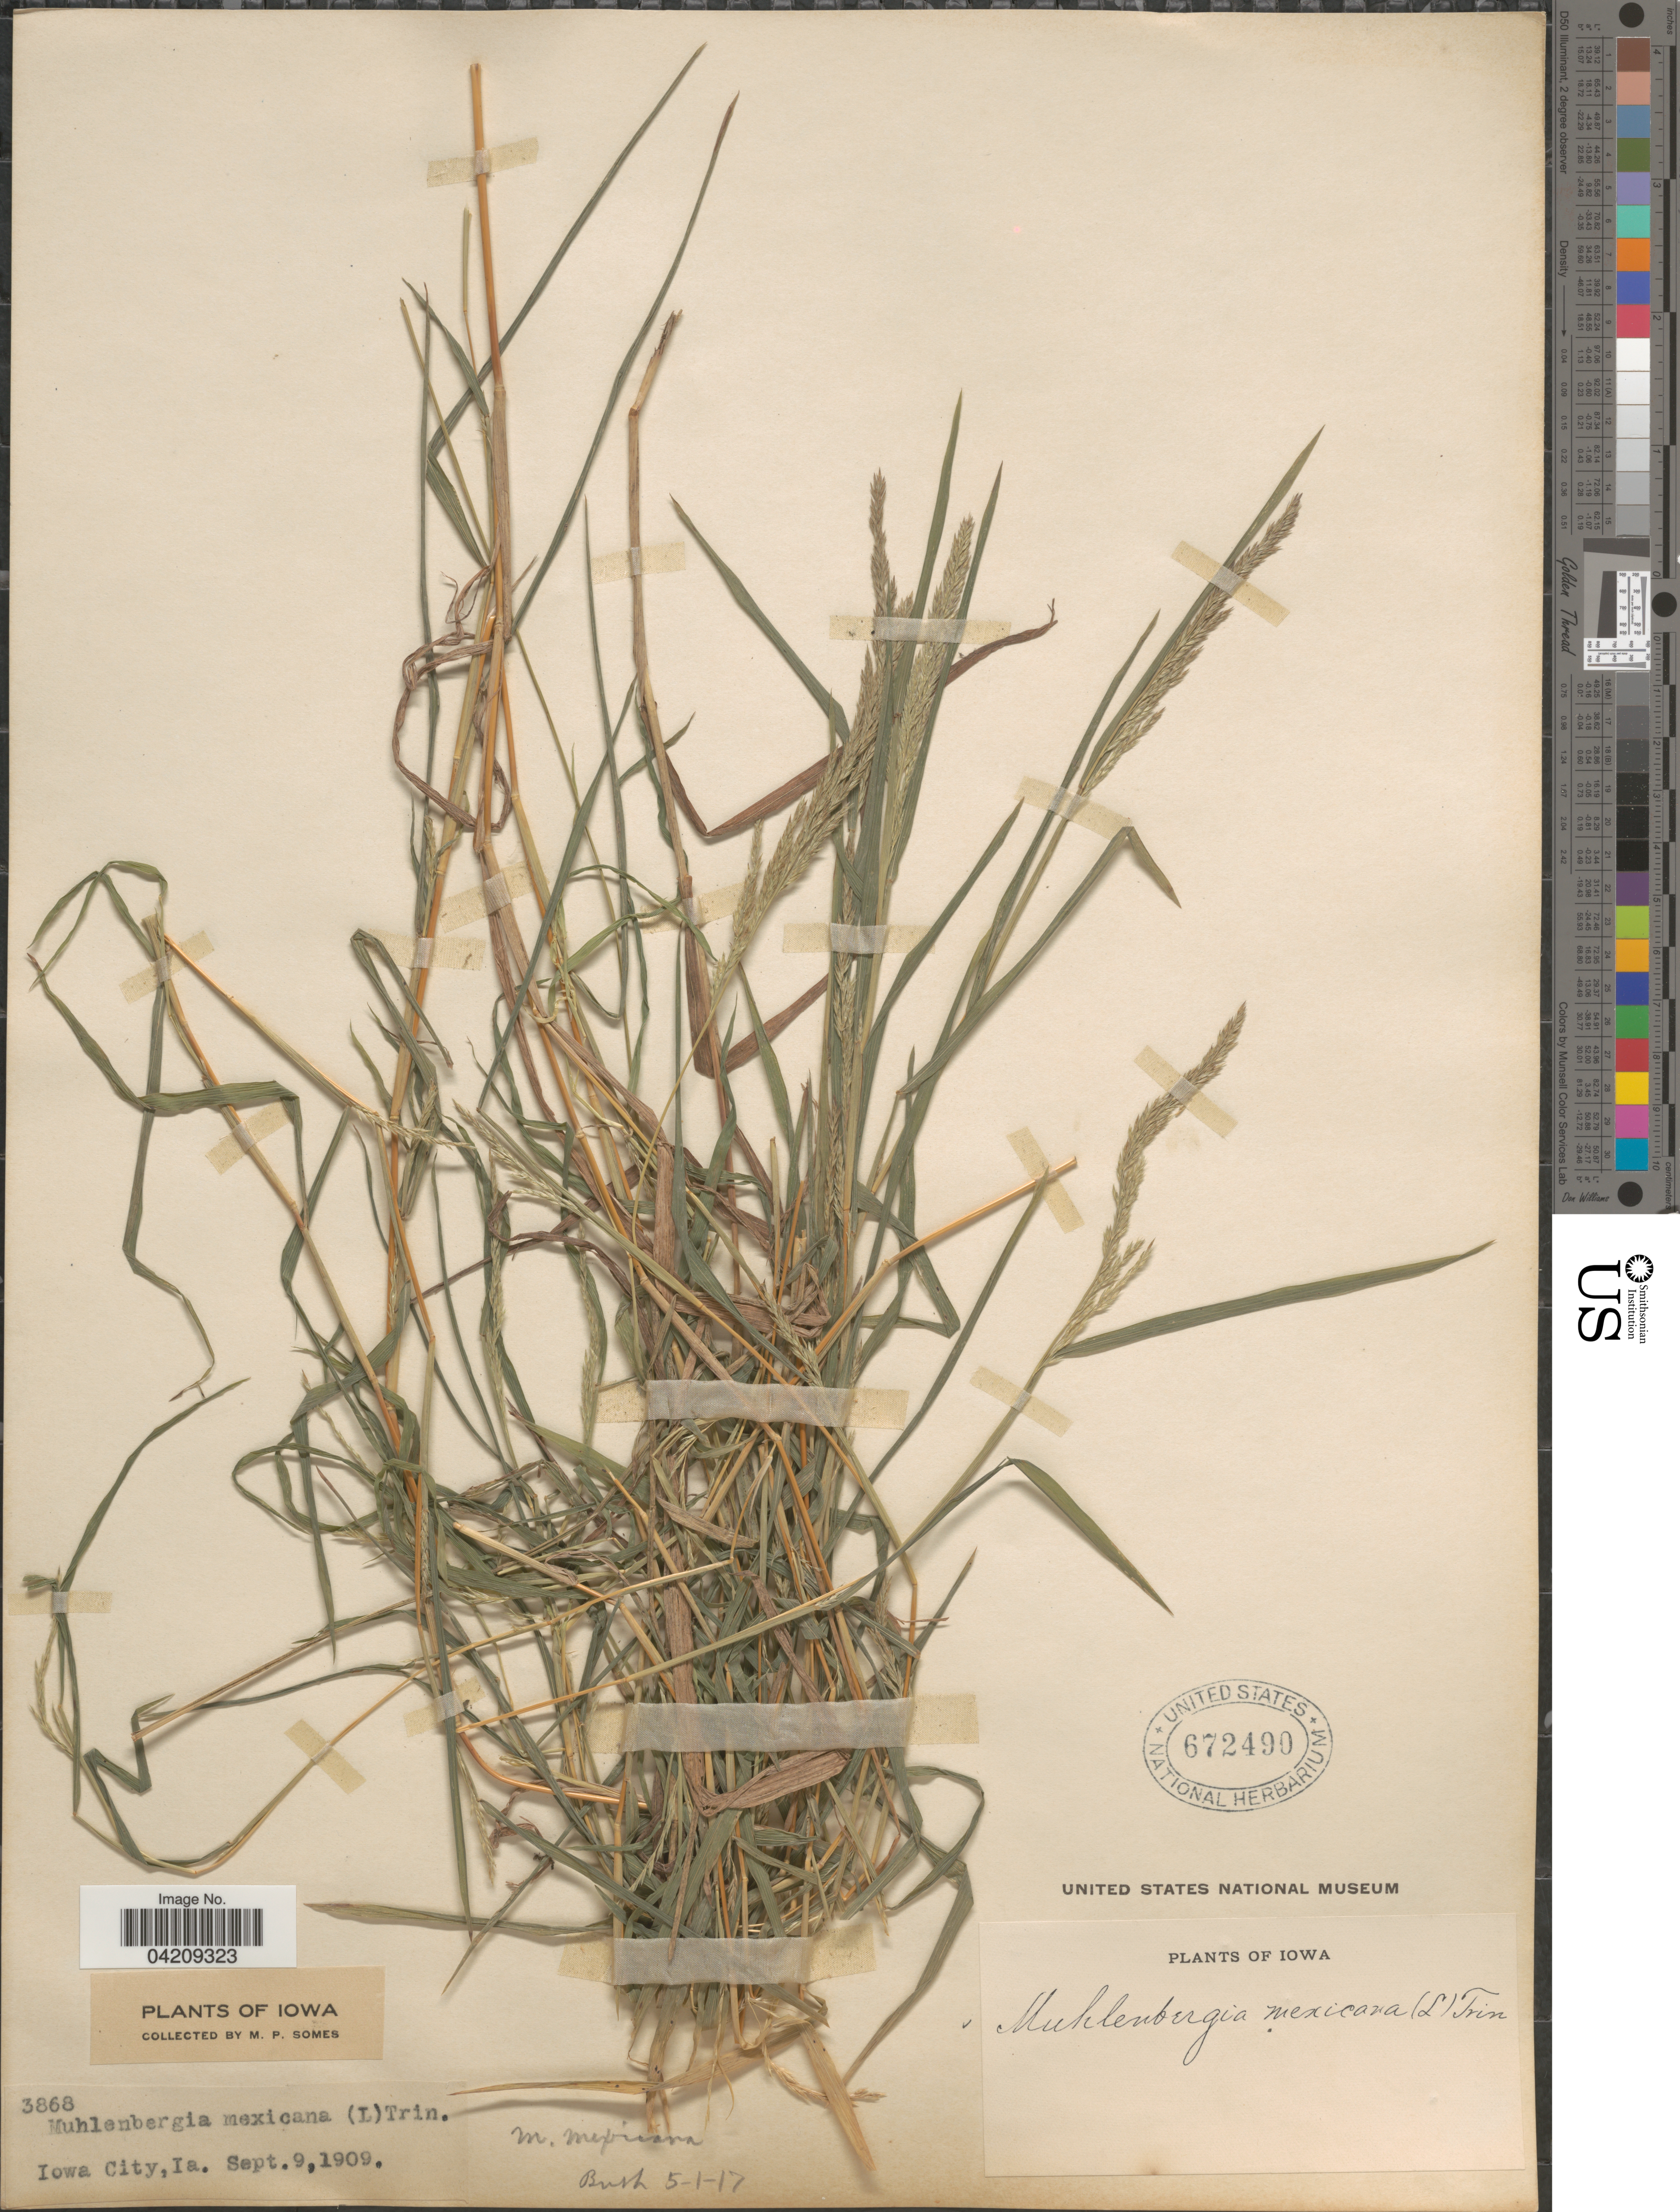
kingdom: Plantae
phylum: Tracheophyta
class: Liliopsida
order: Poales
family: Poaceae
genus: Muhlenbergia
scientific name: Muhlenbergia frondosa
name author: (Poir.) Fernald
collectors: M. Somes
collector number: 3868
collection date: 1909-09-09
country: United States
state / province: Iowa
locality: Iowa City.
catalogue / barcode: US 672490